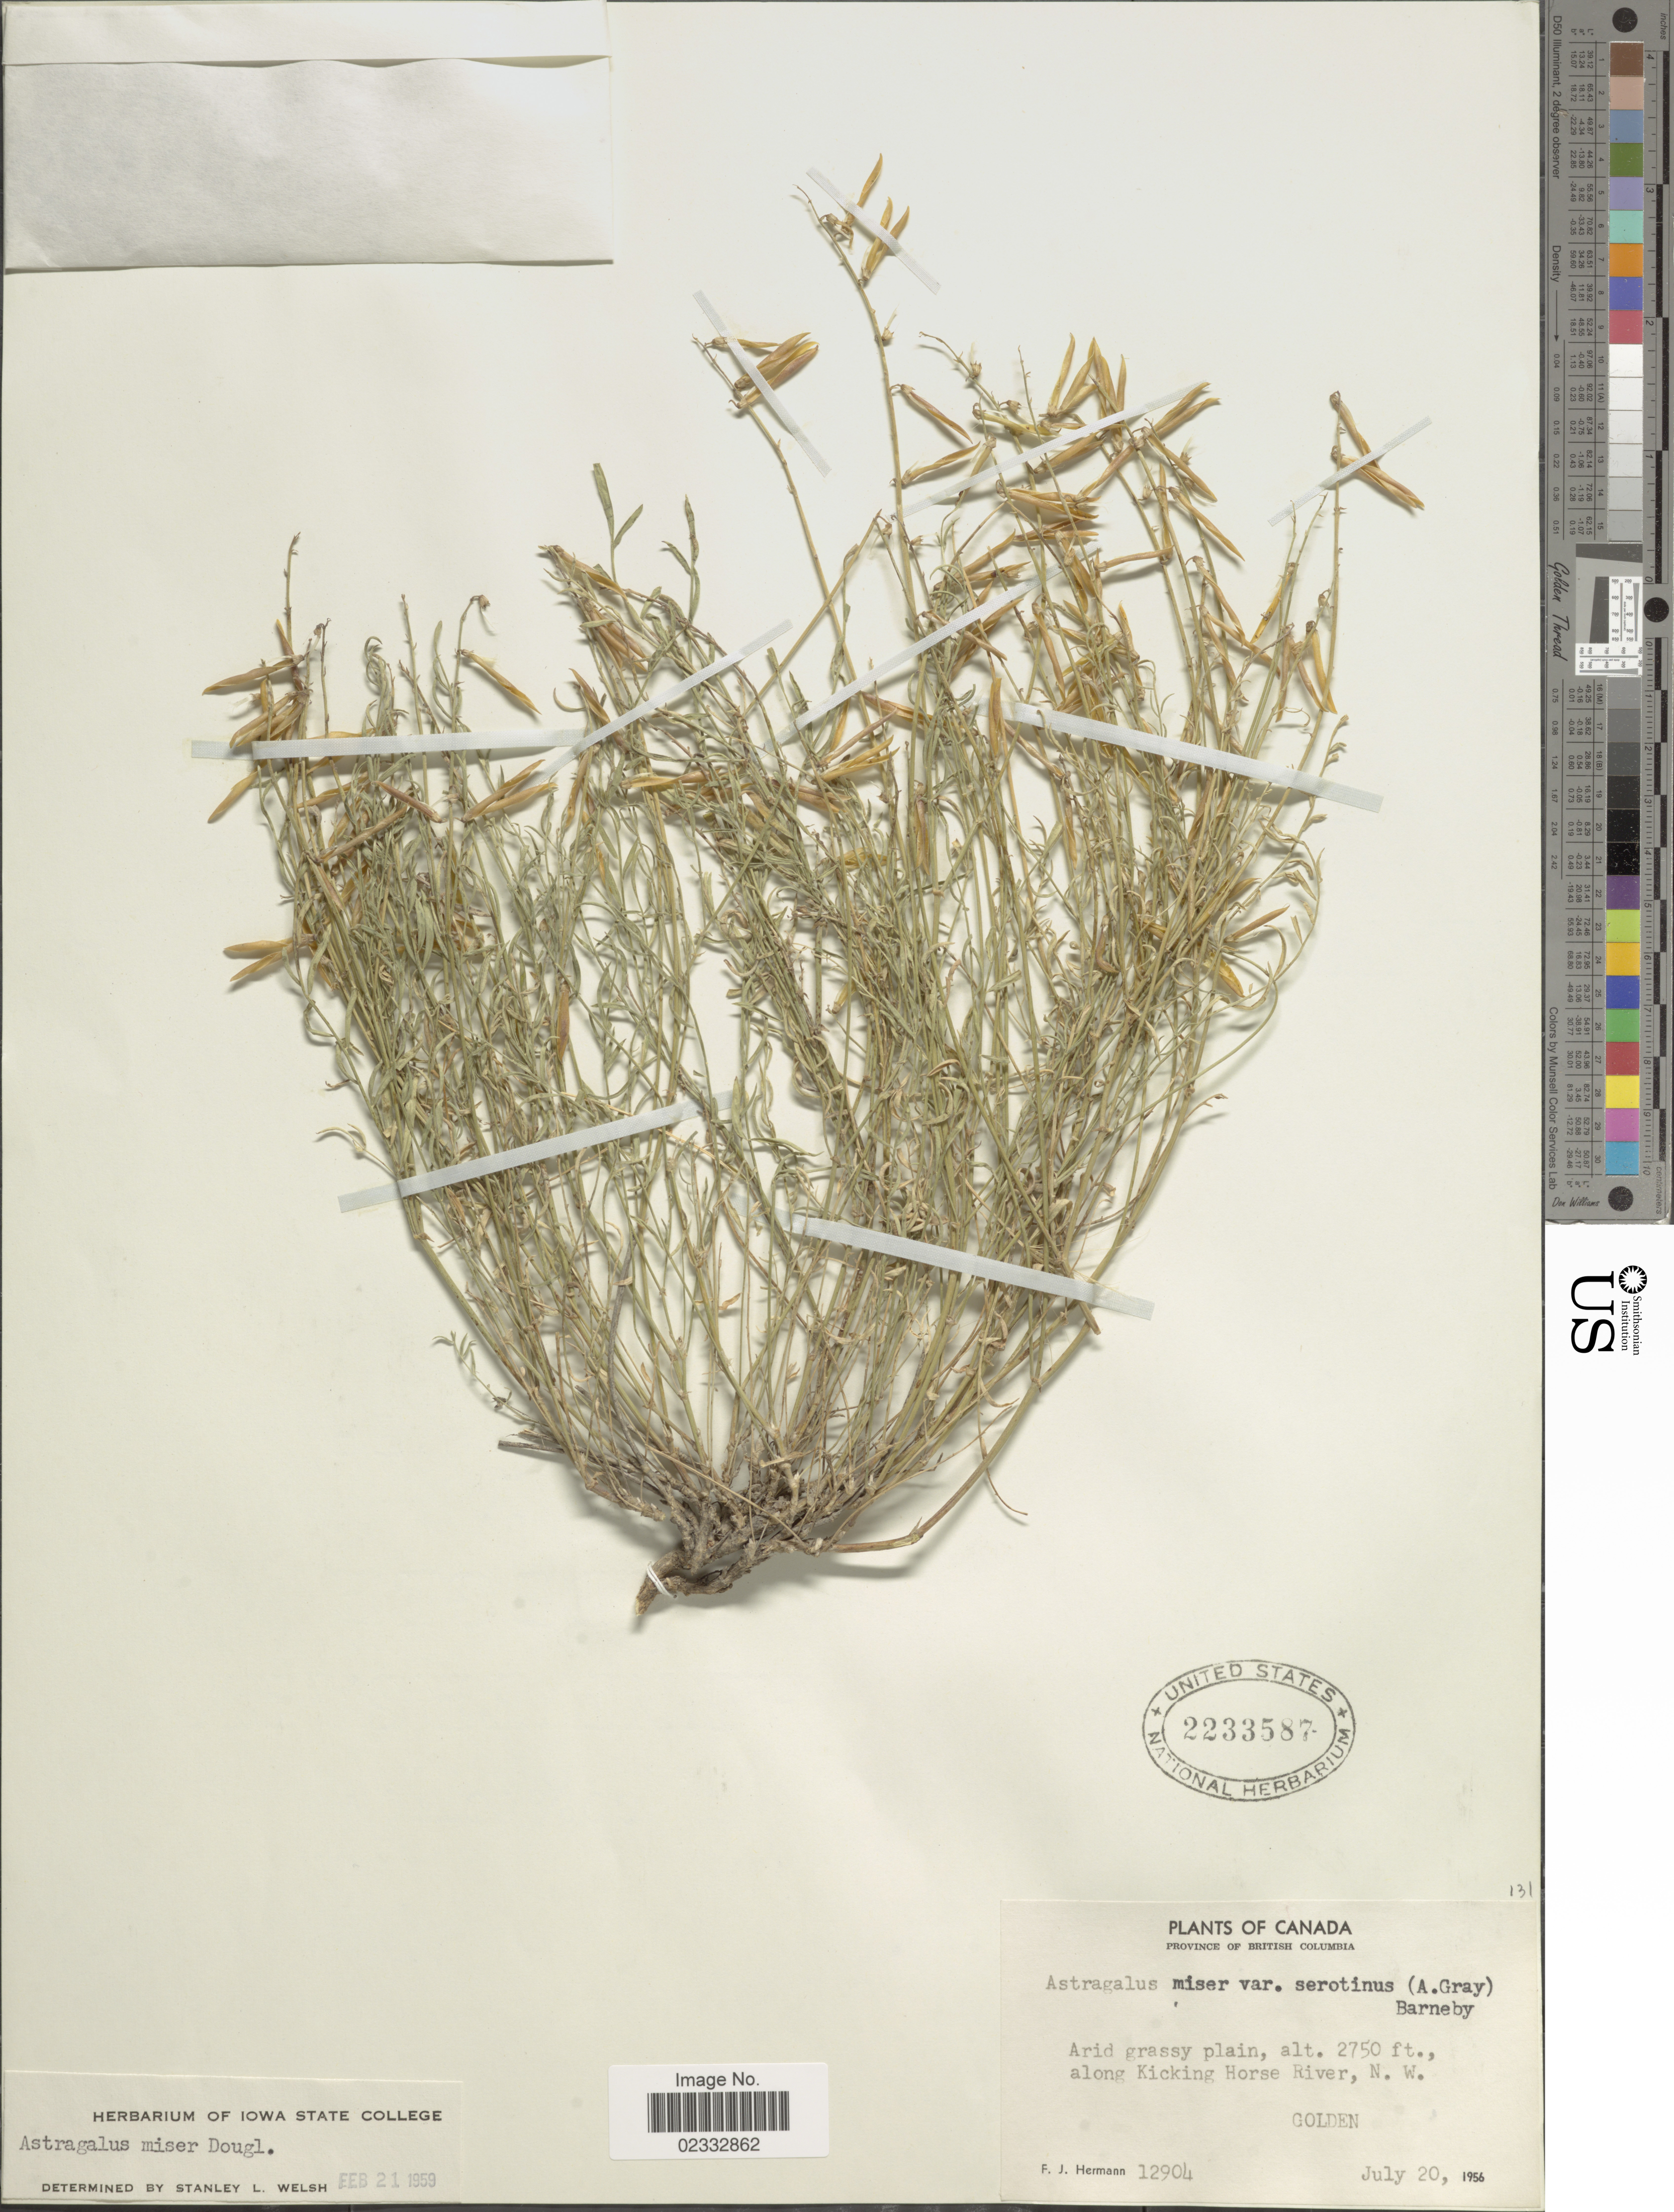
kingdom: Plantae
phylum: Tracheophyta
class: Magnoliopsida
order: Fabales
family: Fabaceae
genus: Astragalus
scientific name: Astragalus miser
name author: Douglas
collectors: F. J. Hermann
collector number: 12904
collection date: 1956-07-20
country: Canada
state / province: British Columbia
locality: along Kicking Horse River, N.W.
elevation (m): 838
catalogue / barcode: US 2233587